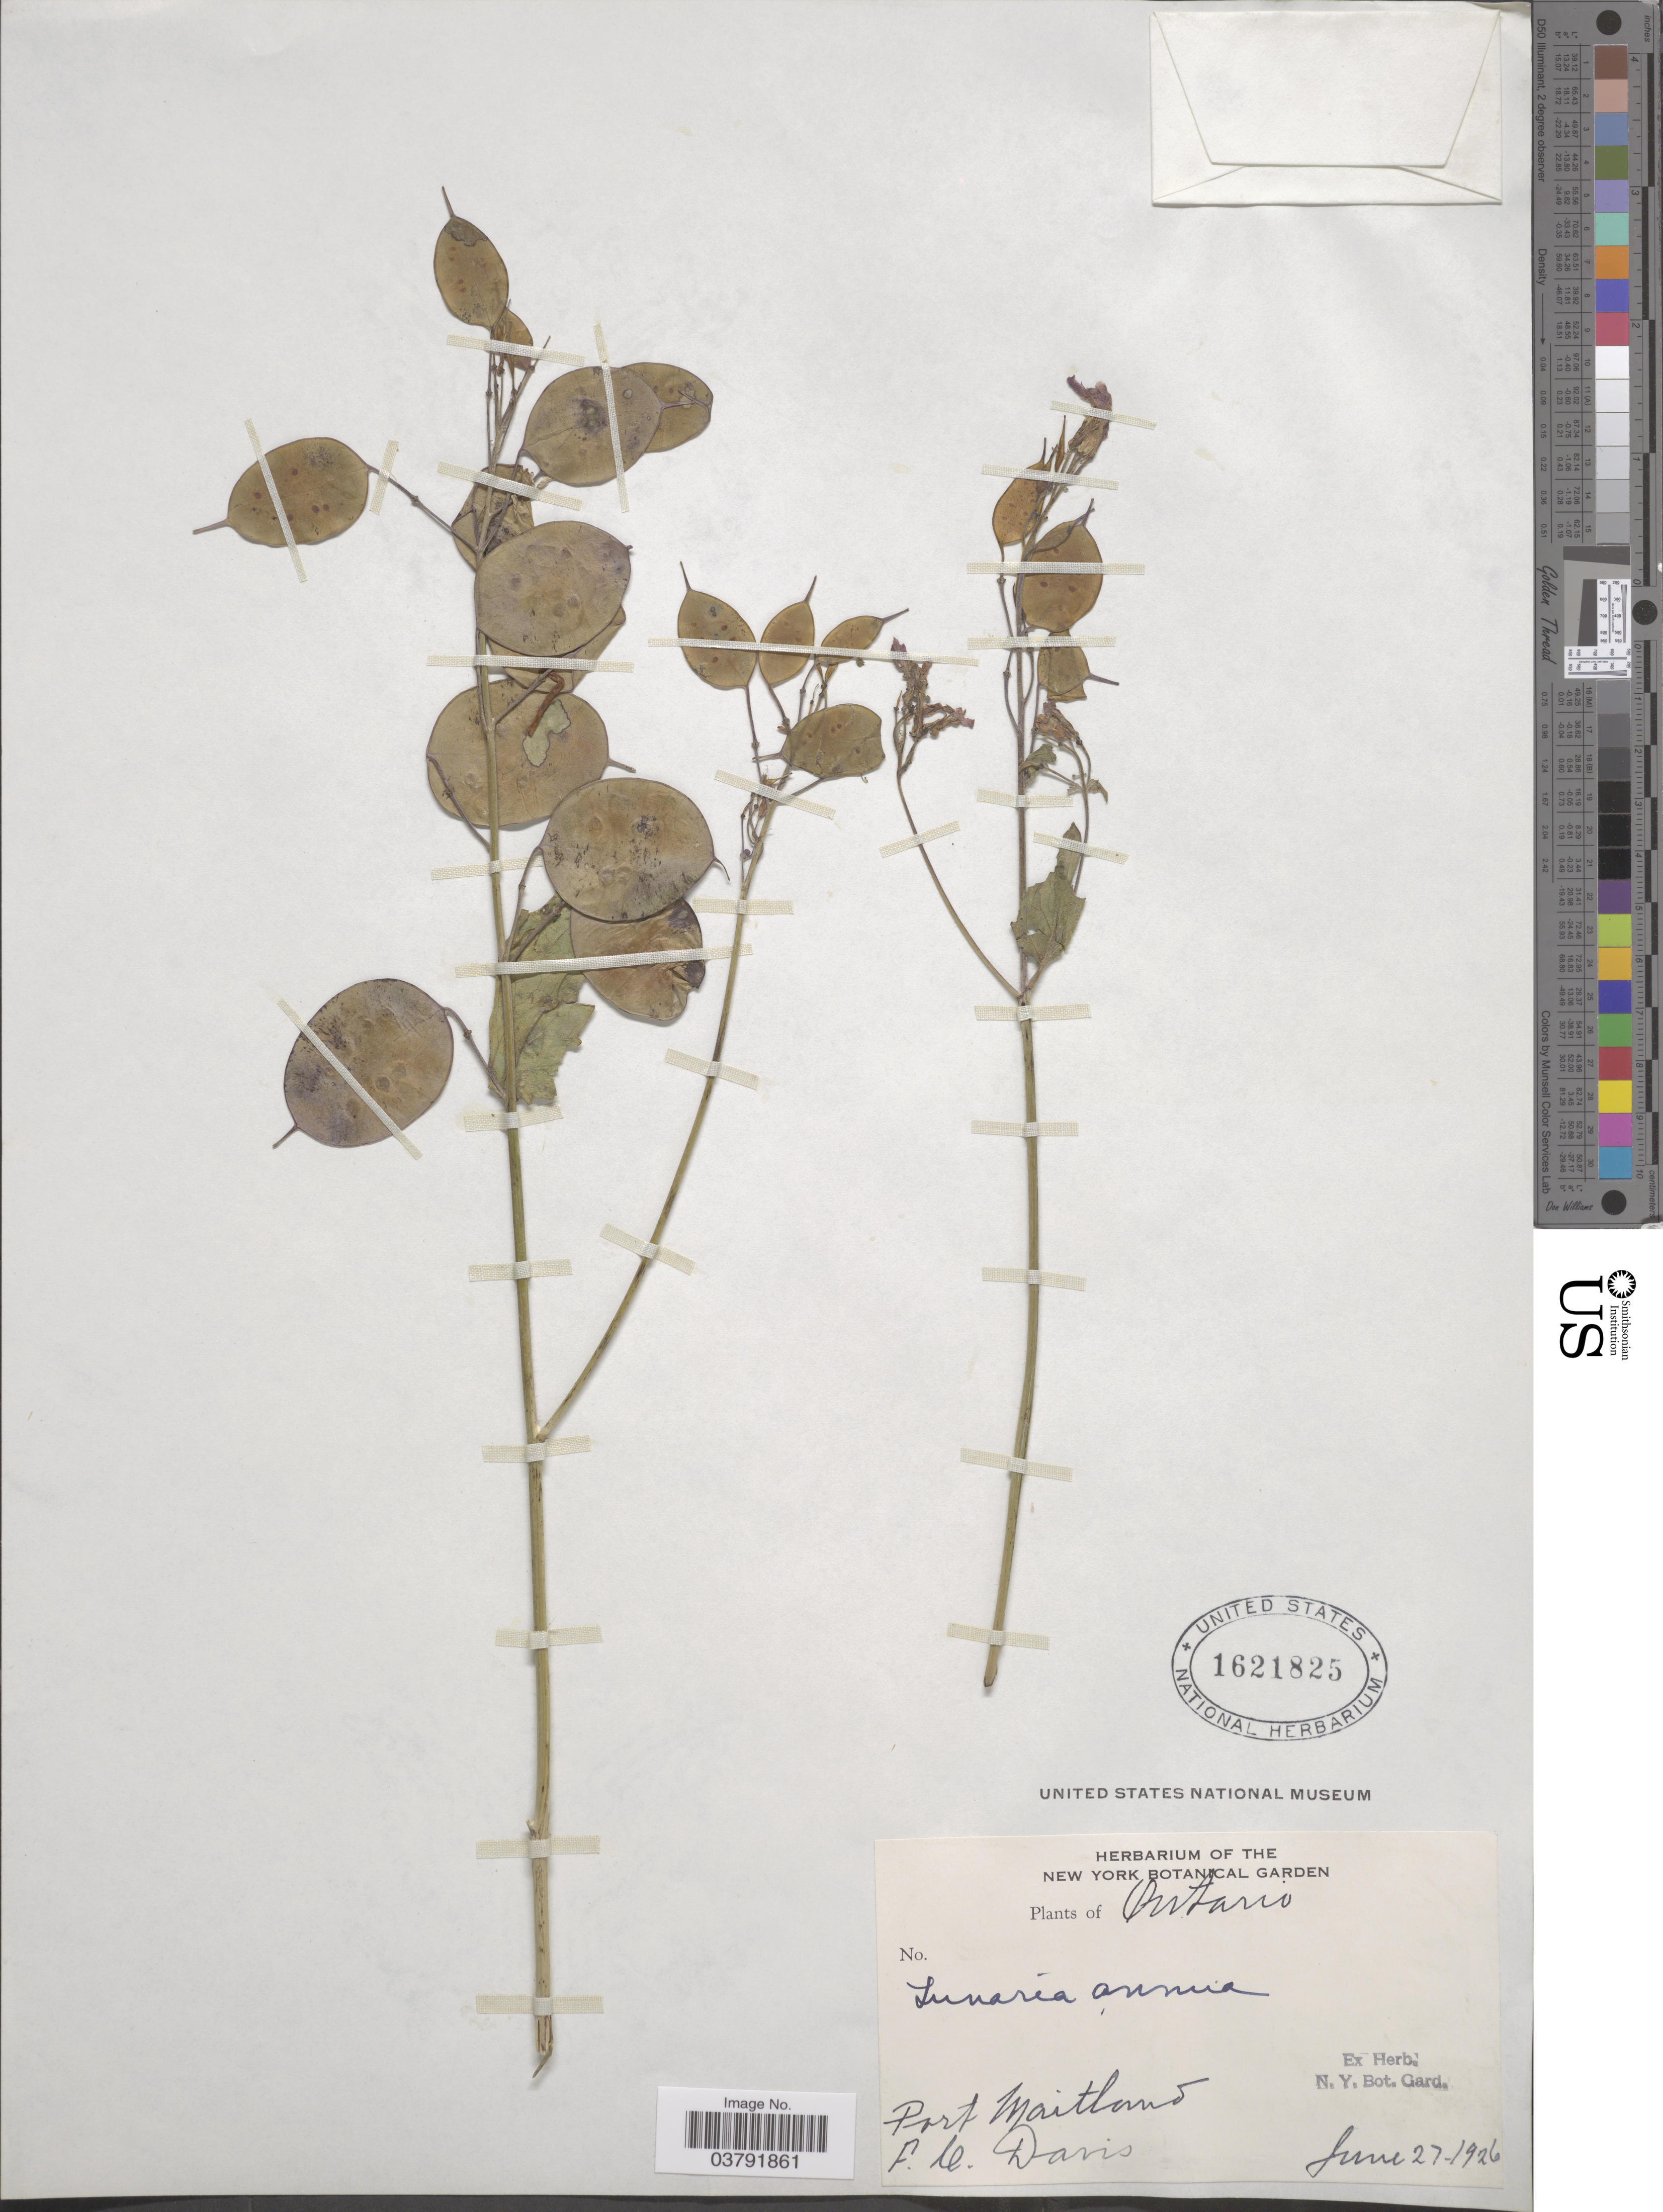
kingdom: Plantae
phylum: Tracheophyta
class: Magnoliopsida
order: Brassicales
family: Brassicaceae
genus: Lunaria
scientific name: Lunaria annua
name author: L.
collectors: F. Davis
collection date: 1926-06-27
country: Canada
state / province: Ontario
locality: Port Maitland.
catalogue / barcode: US 1621825